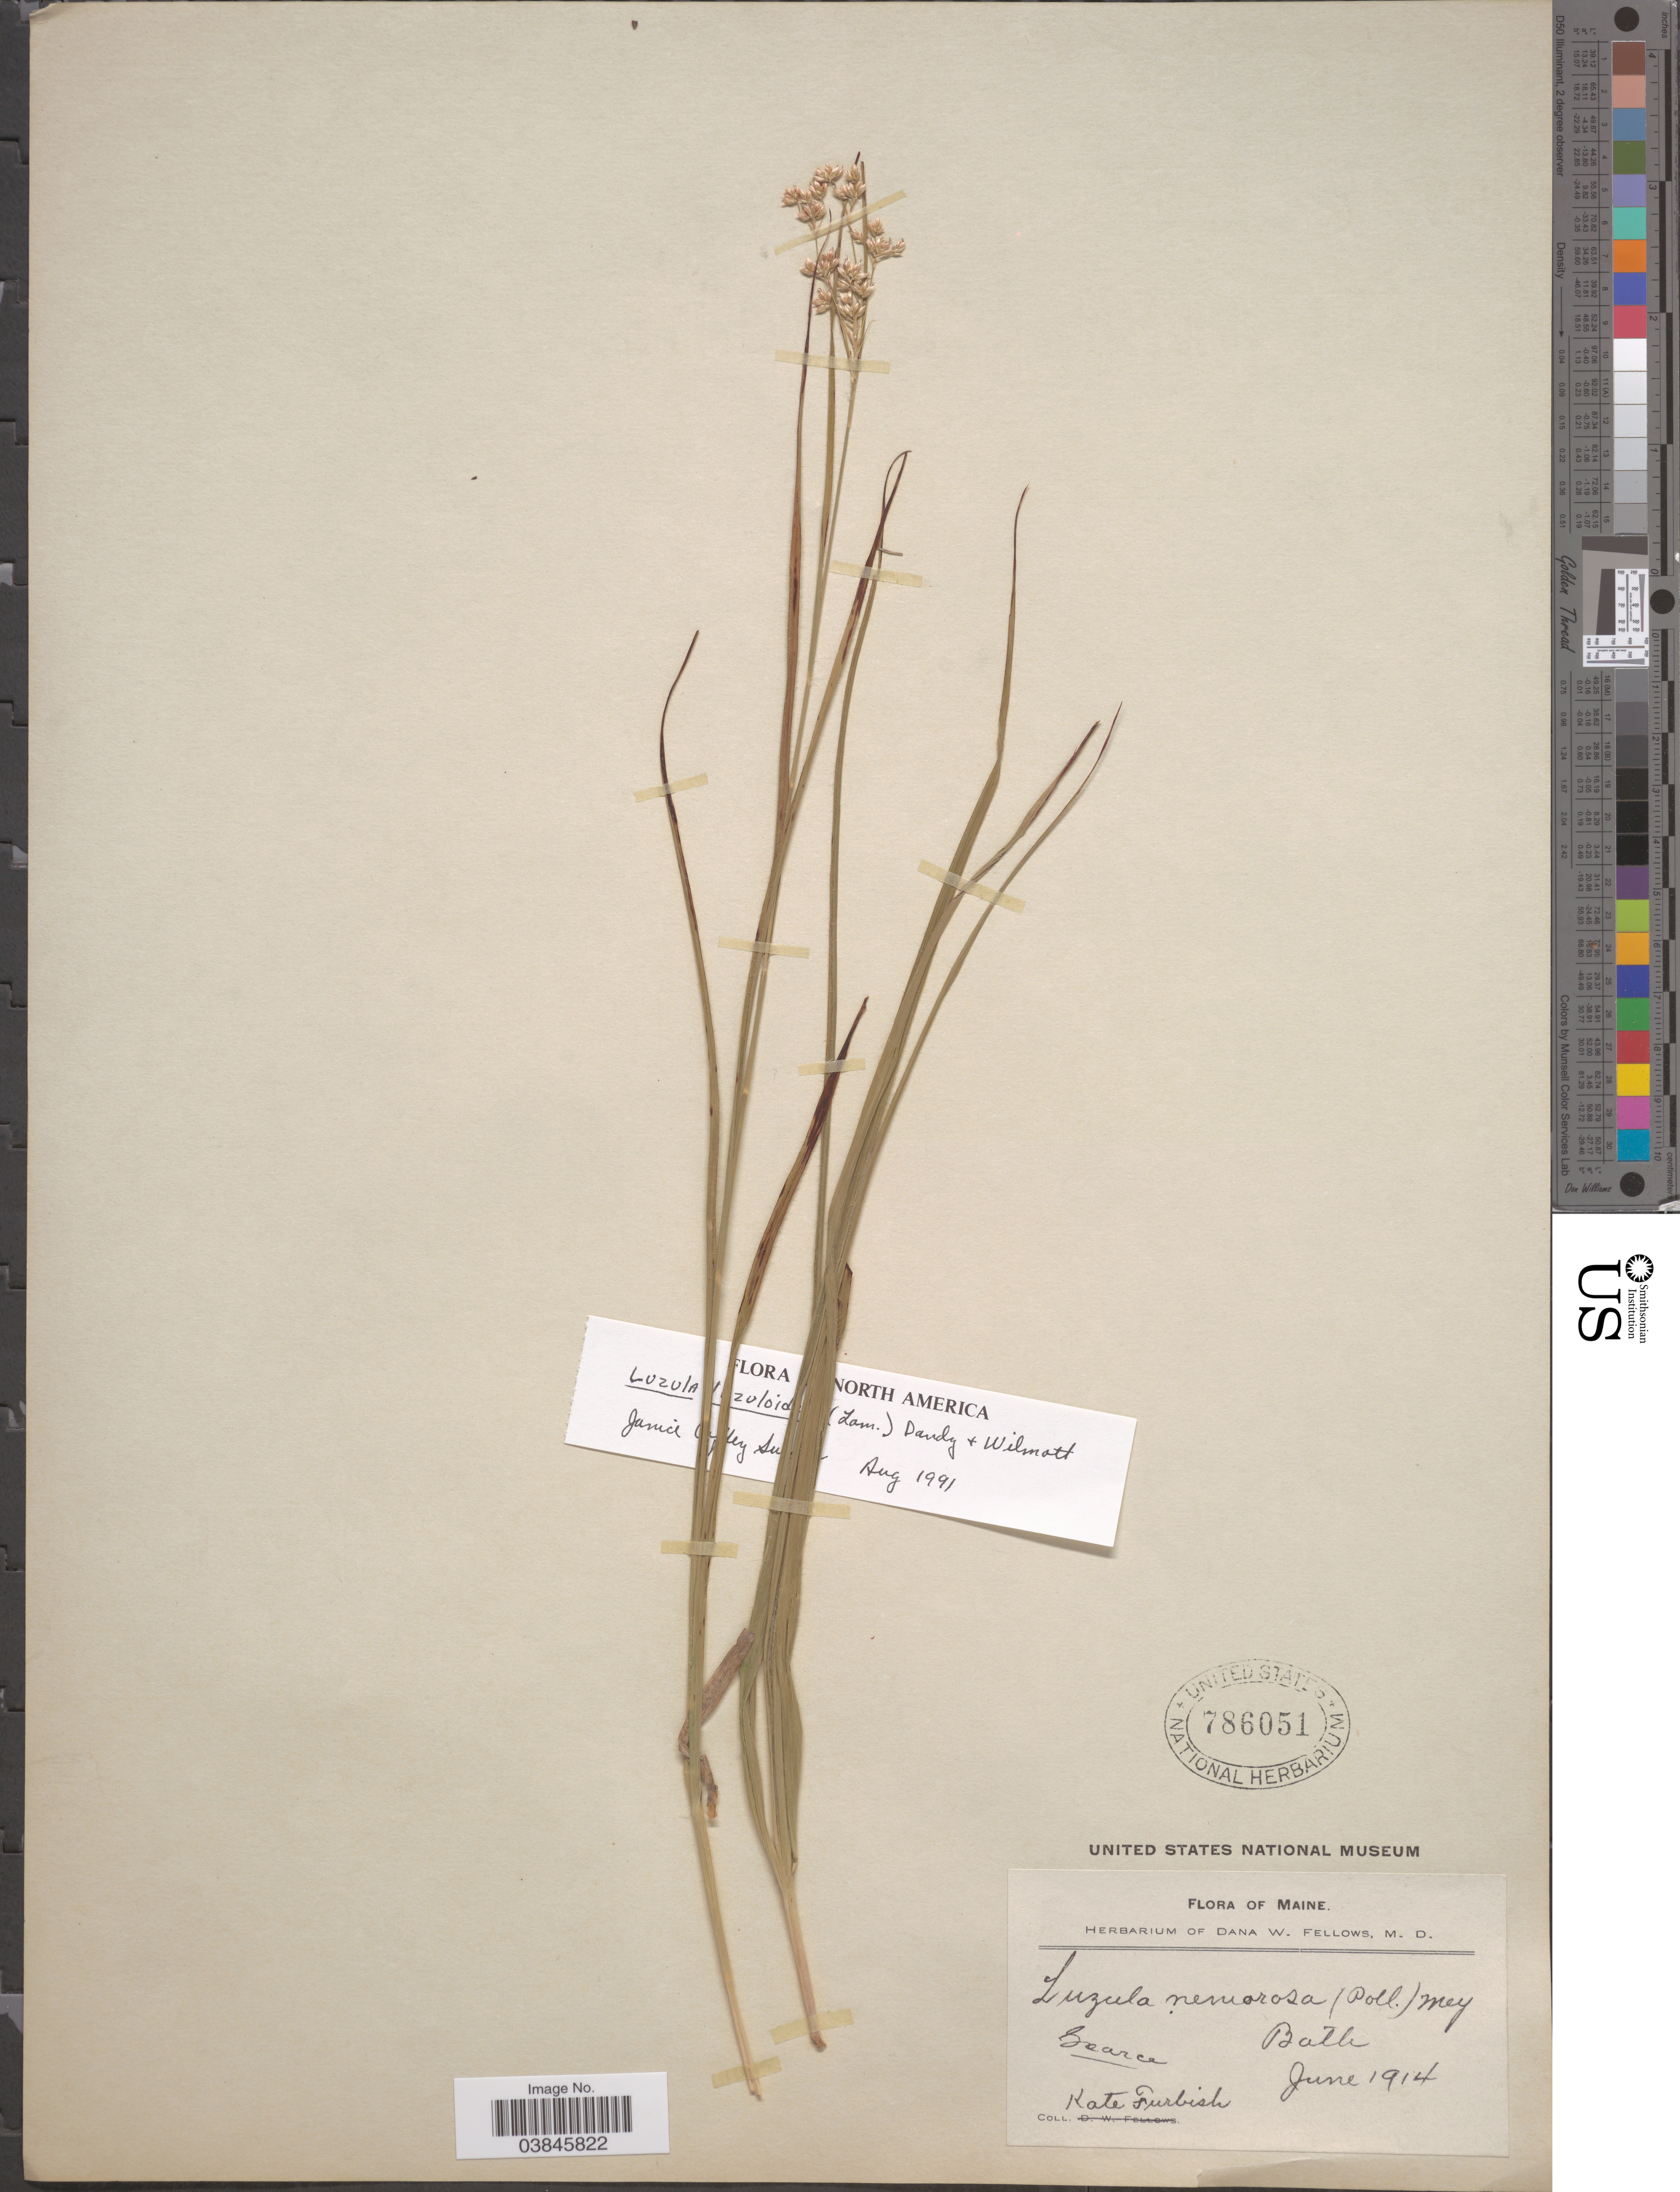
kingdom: Plantae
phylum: Tracheophyta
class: Liliopsida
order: Poales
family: Juncaceae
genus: Luzula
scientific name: Luzula luzuloides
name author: (Lam.) Dandy & Wilmott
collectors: K. Furbish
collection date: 1914-06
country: United States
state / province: Maine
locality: Searce. Bath.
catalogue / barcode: US 786051